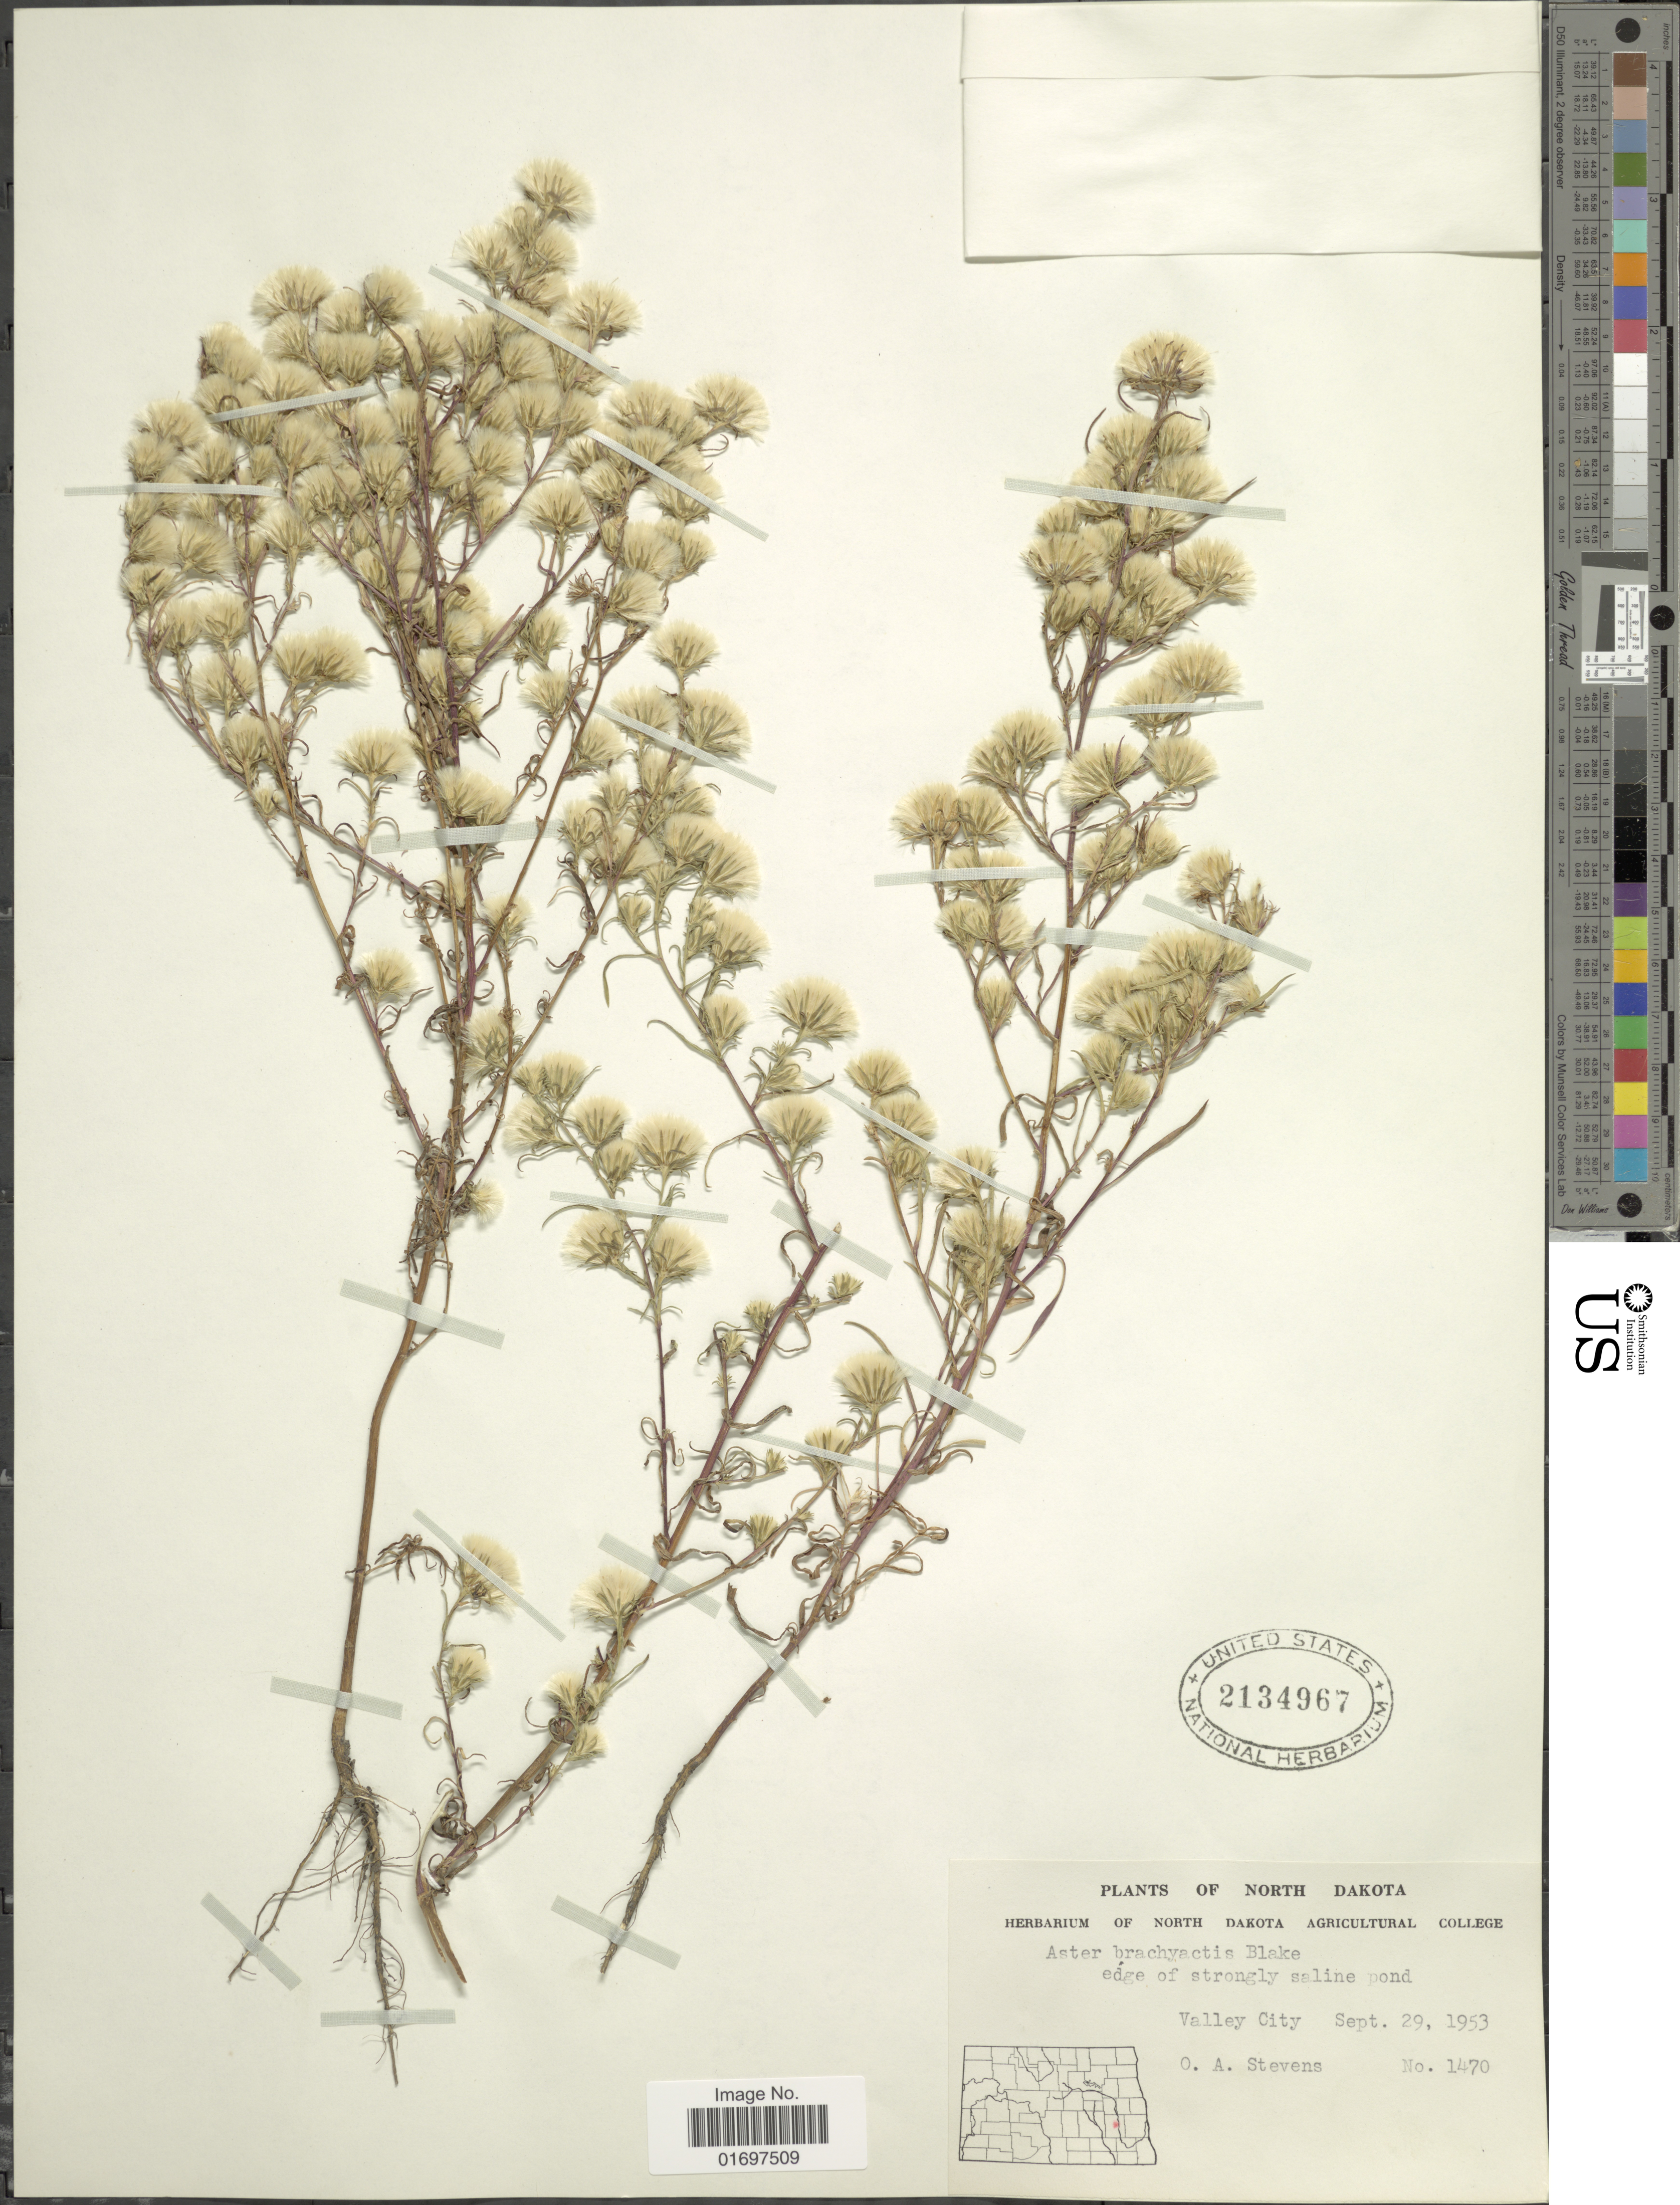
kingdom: Plantae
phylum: Tracheophyta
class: Magnoliopsida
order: Asterales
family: Asteraceae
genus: Symphyotrichum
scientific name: Symphyotrichum ciliatum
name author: (Ledeb.) G.L. Nesom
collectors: O. A. Stevens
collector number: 1470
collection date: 1953-09-29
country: United States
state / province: North Dakota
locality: North Dakota. Edge of strongly saline pond Valley City.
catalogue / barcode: US 2134967